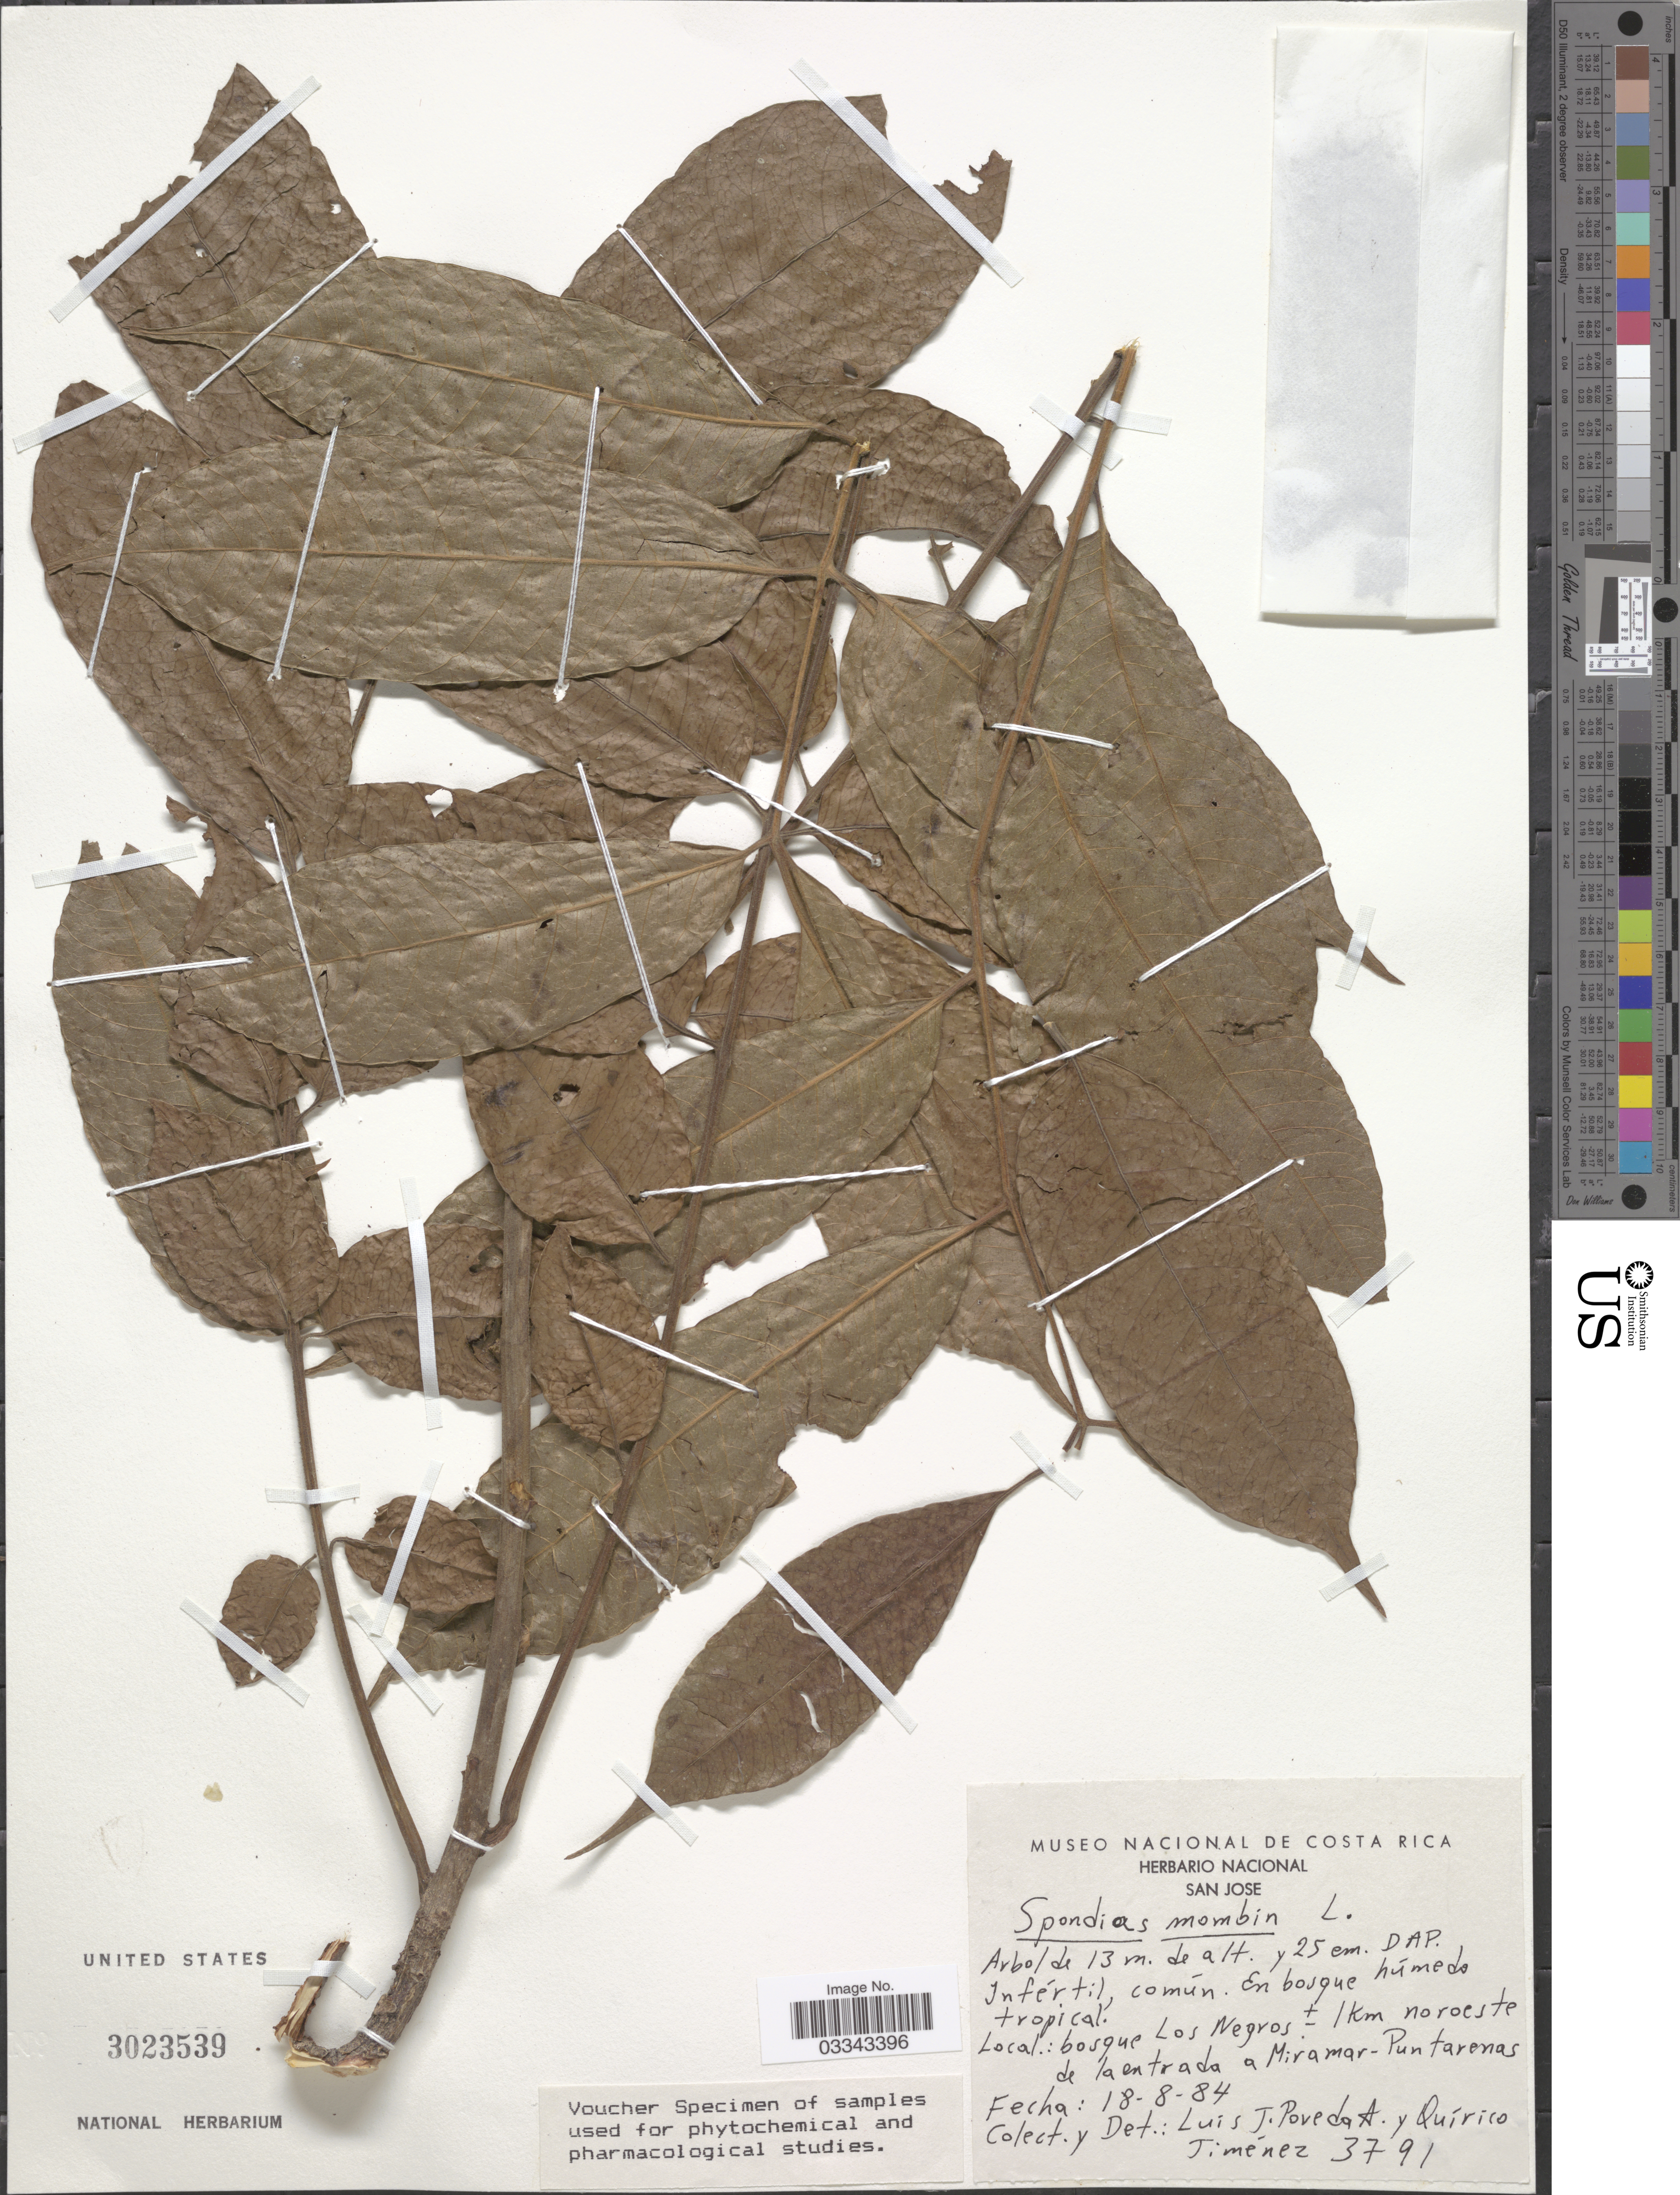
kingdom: Plantae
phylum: Tracheophyta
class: Magnoliopsida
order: Sapindales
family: Anacardiaceae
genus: Spondias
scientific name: Spondias radlkoferi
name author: Donn. Sm.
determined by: Mitchell, John D.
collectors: L. J. Poveda & Q. Jiménez Madrigal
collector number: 3791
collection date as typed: Transcribed d/m/y: 18/8/84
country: Costa Rica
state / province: Puntarenas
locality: Bosque Los Negros ± 1 km noroeste de la entrada a Miramar.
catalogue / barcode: US 3023539